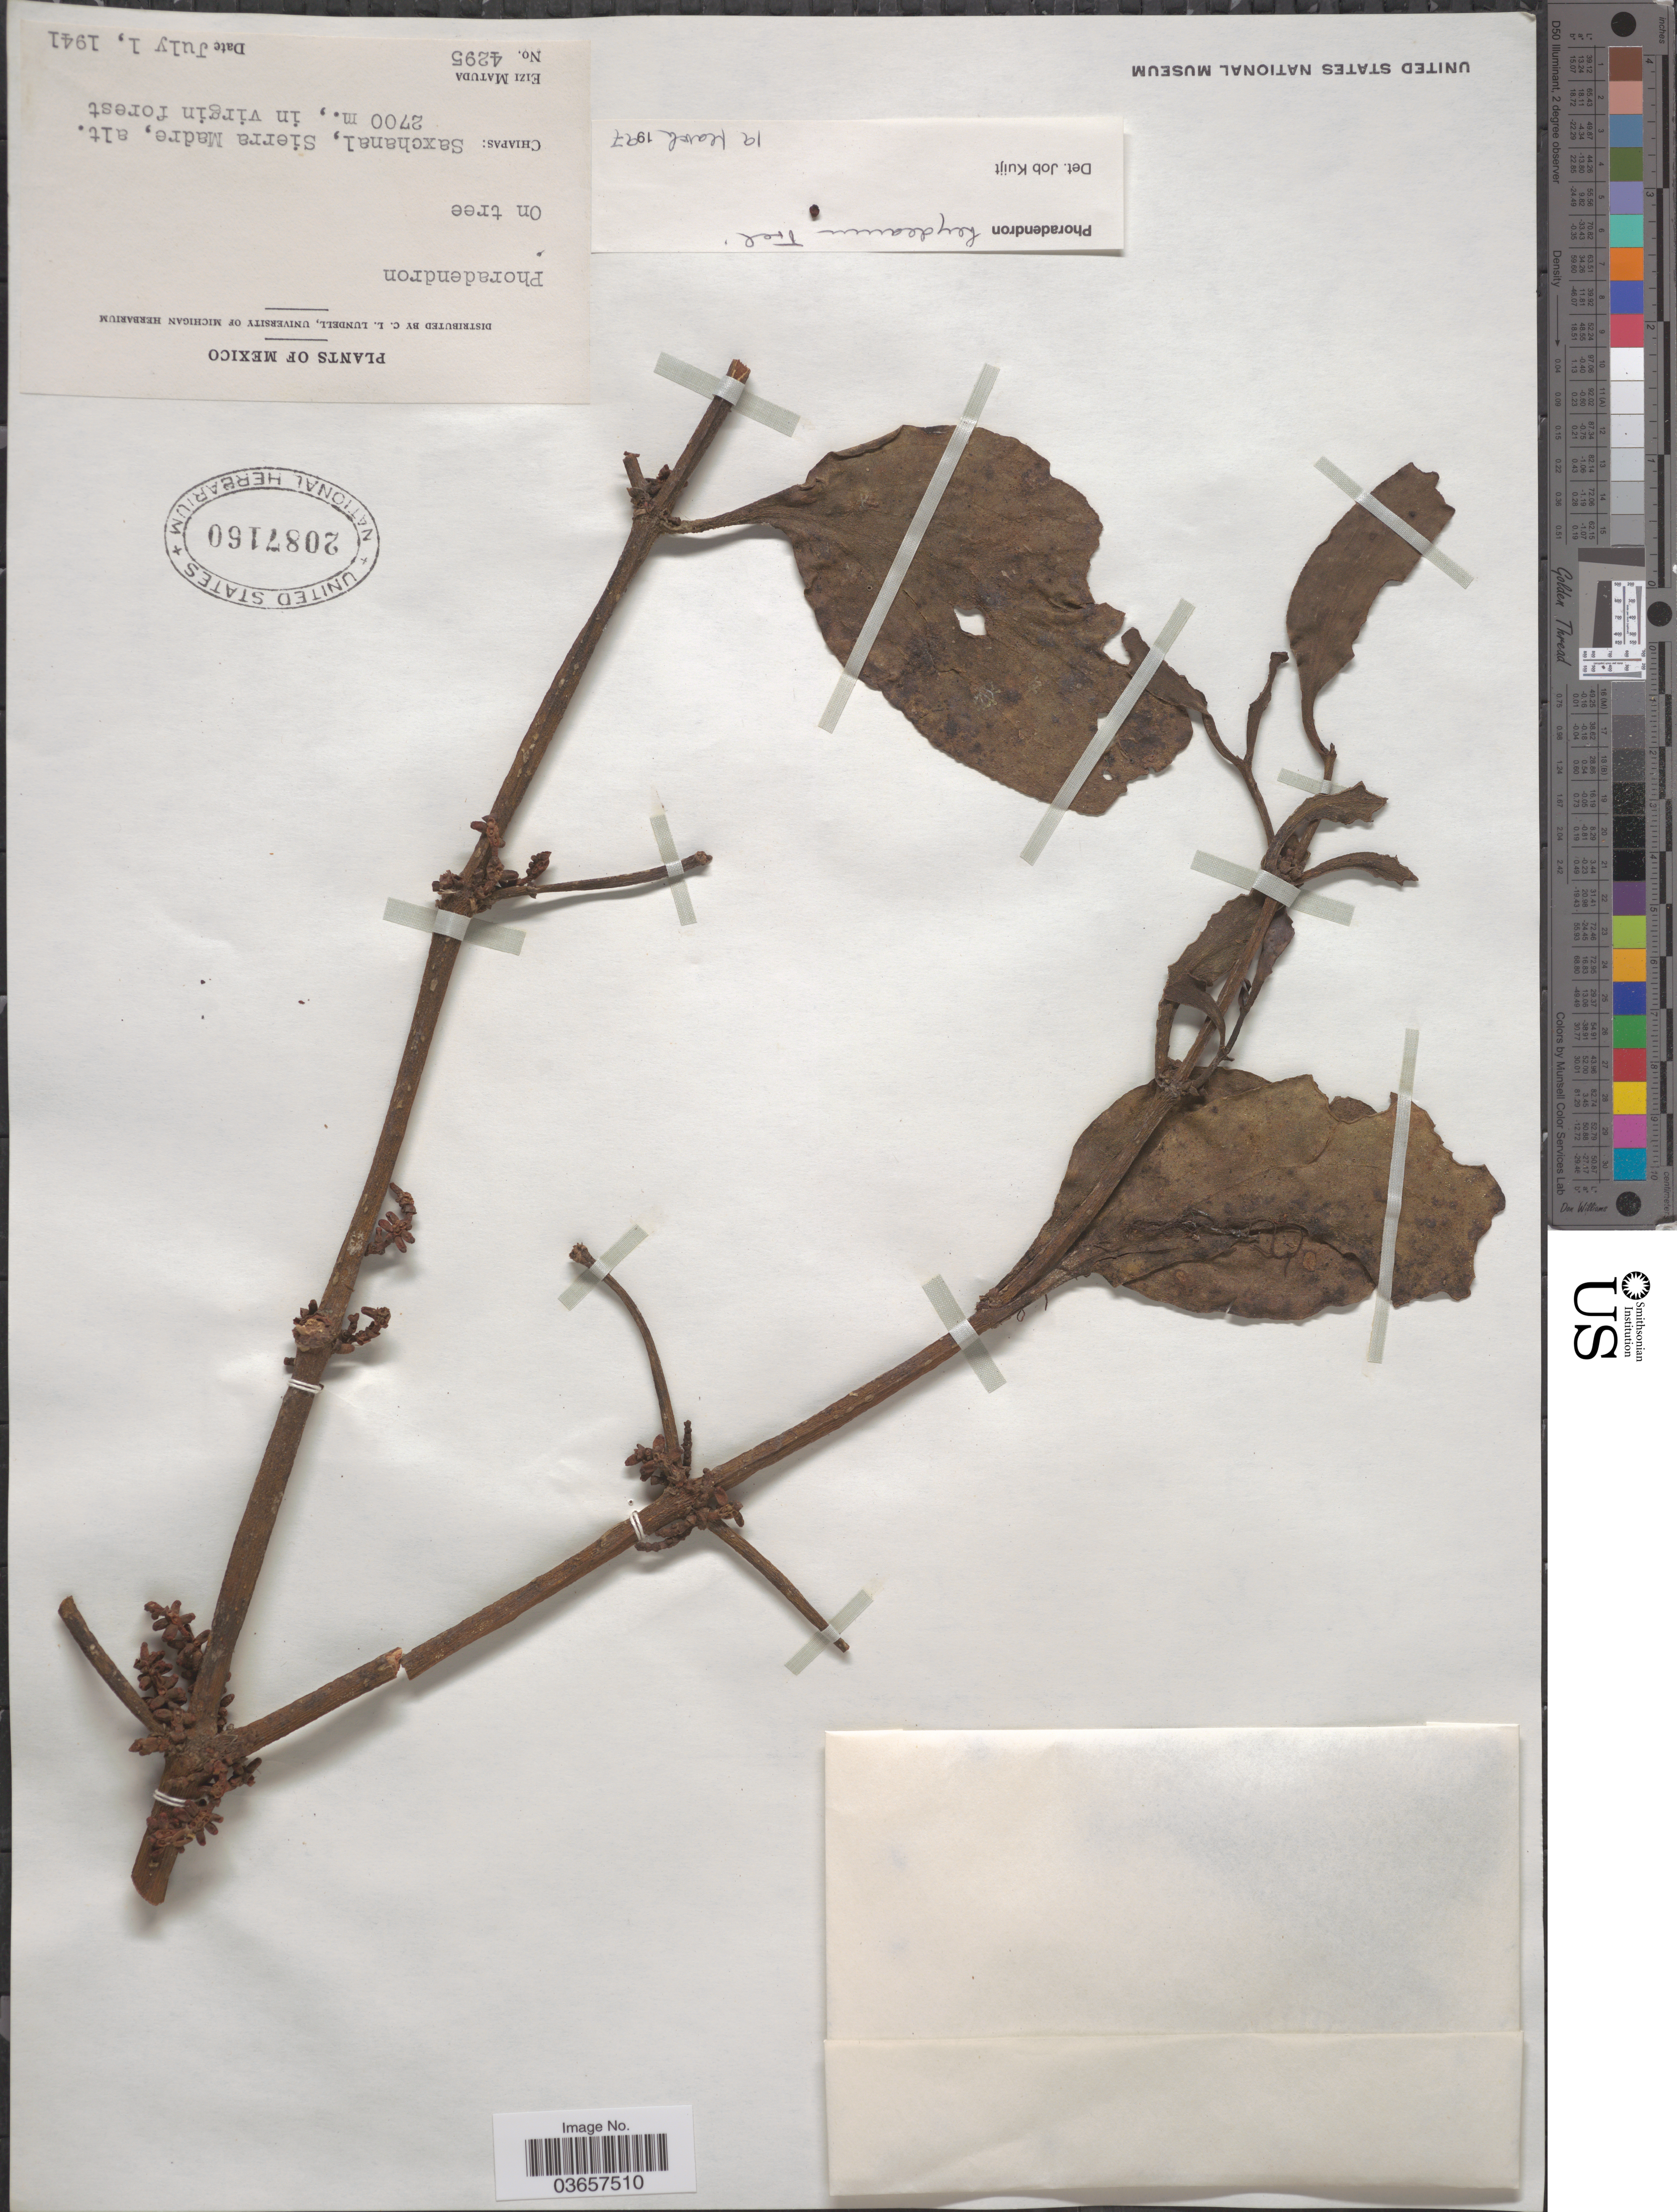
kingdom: Plantae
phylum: Tracheophyta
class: Magnoliopsida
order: Santalales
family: Viscaceae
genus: Phoradendron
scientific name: Phoradendron heydeanum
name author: Trel.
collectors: E. Matuda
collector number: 4295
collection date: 1941-07-01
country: Mexico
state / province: Chiapas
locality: Saxchanal, Sierra Madre.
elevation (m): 2700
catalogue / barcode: US 2087160